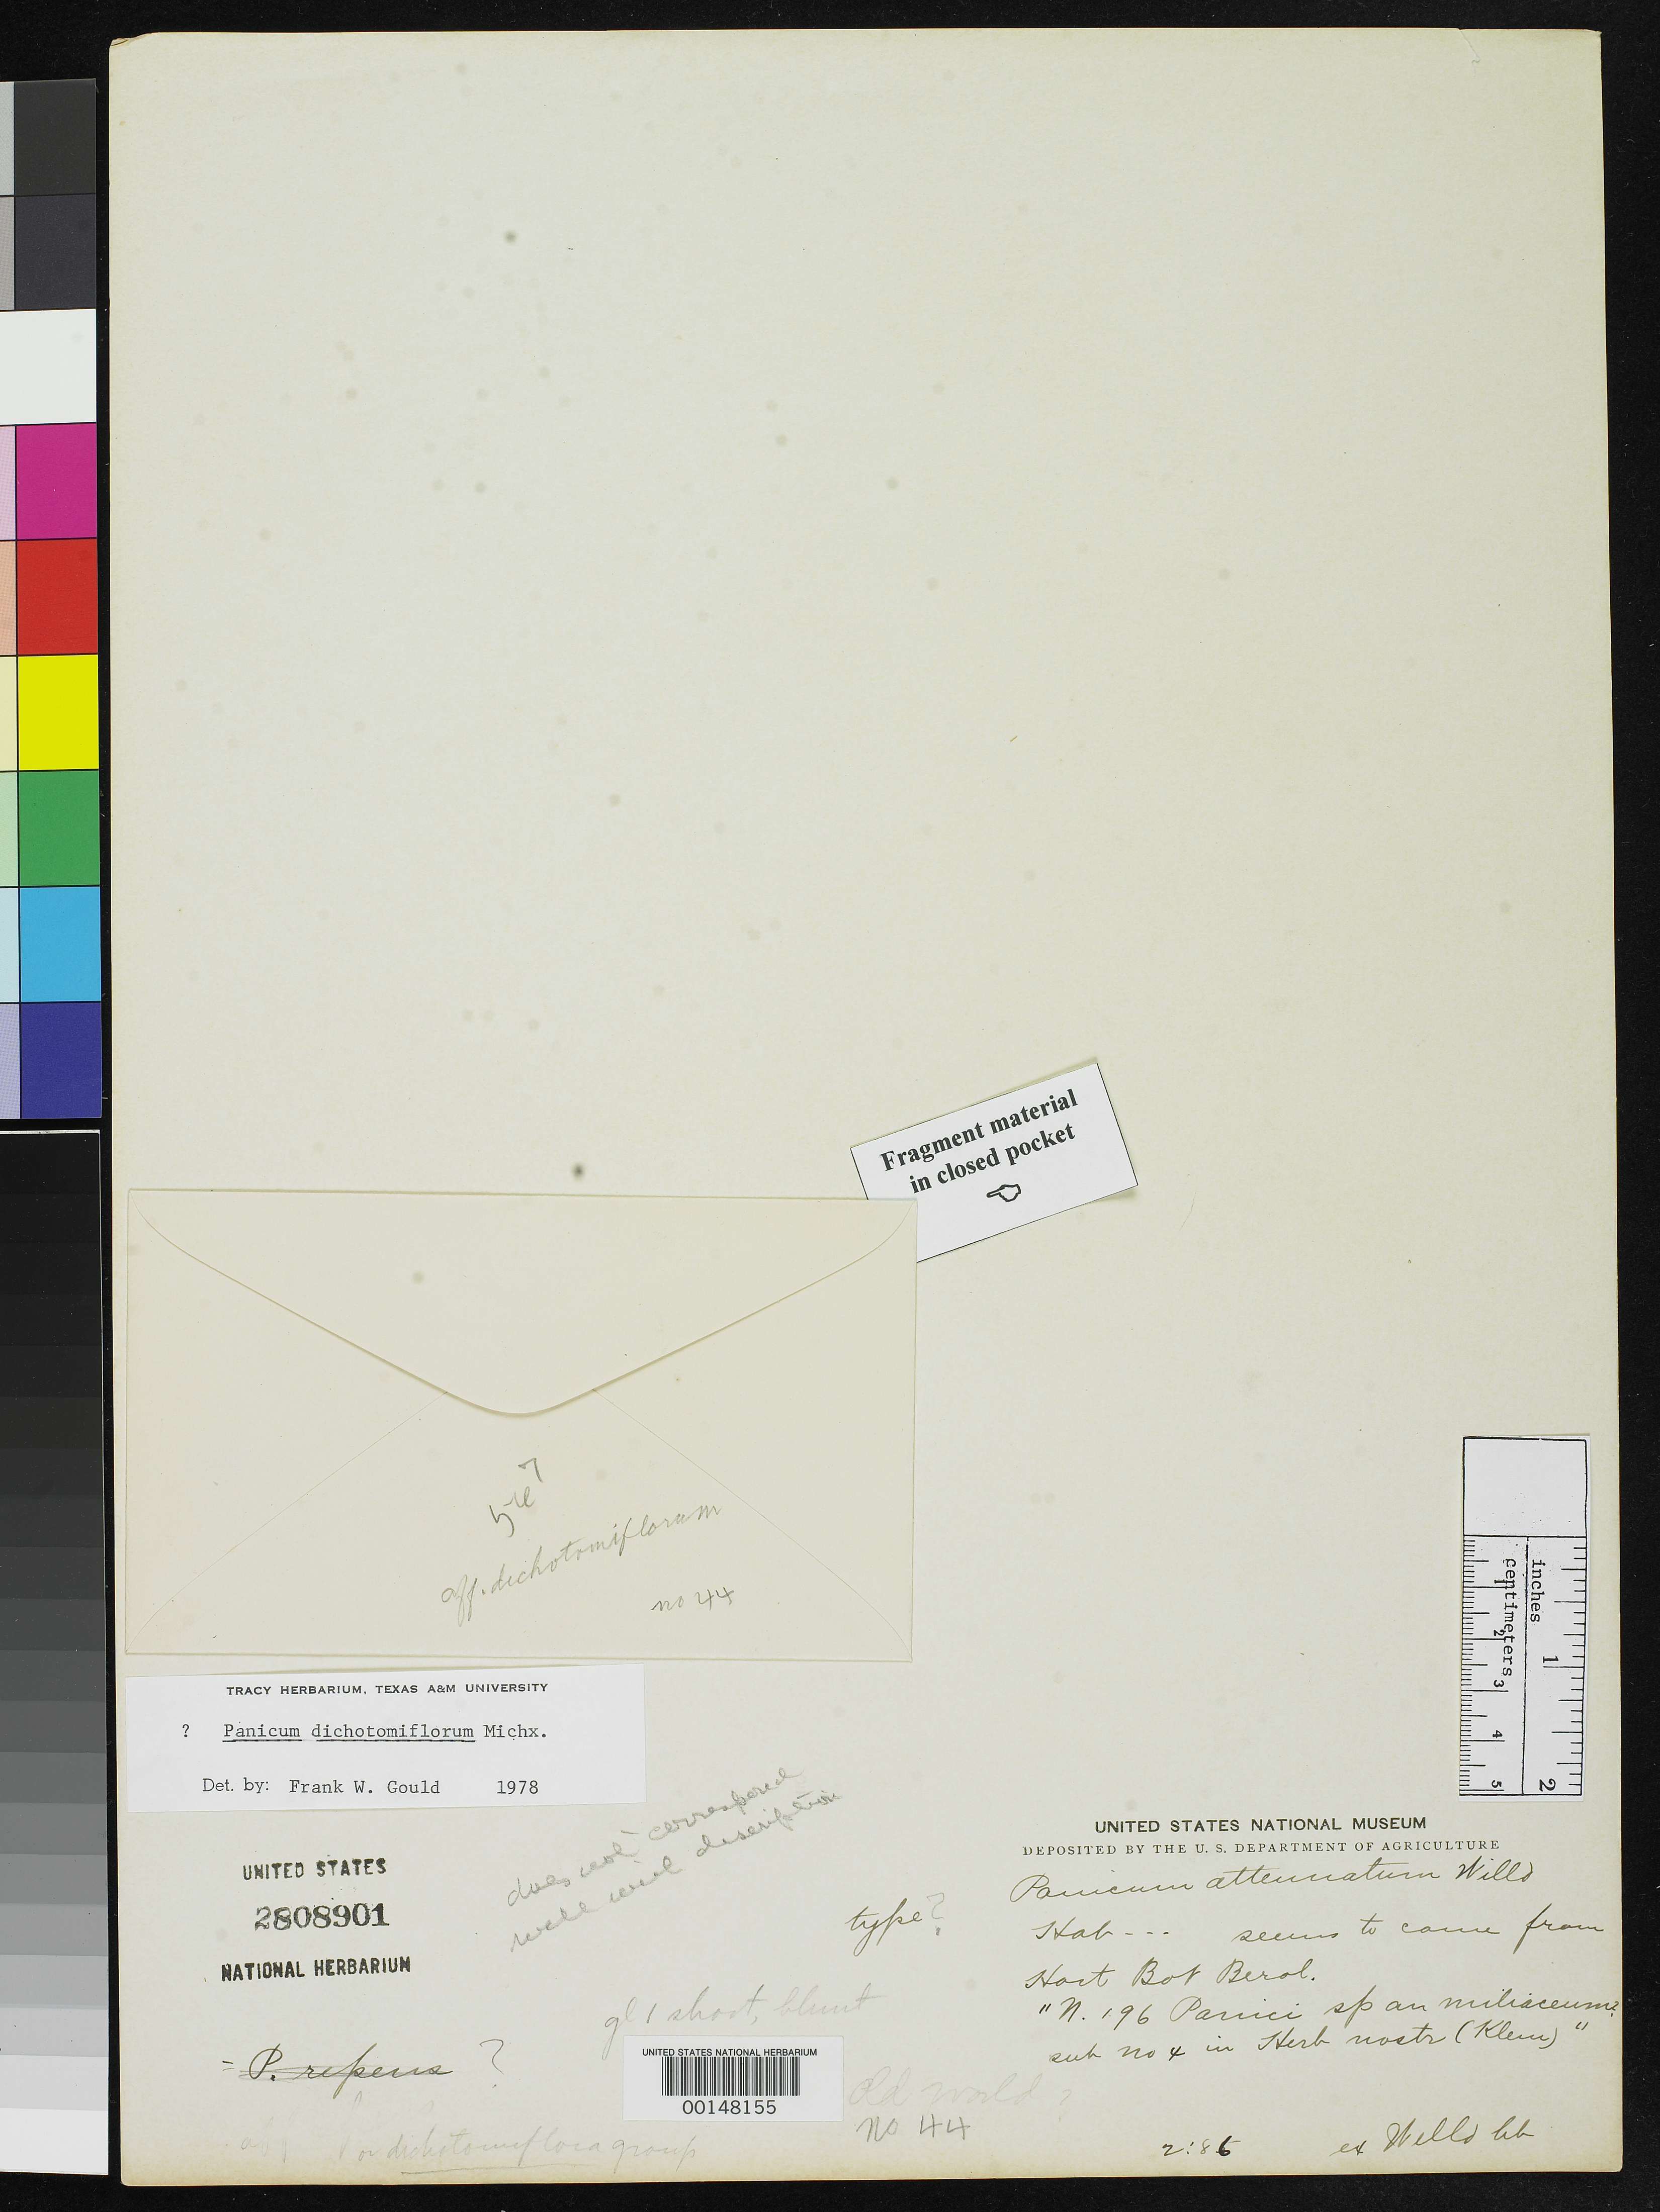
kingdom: Plantae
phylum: Tracheophyta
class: Liliopsida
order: Poales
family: Poaceae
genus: Panicum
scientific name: Panicum attenuatum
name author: Willd.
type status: Type Fragment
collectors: J. T. Klein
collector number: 196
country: Panama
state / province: Chiriquí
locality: Around San Felix.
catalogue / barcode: US 2808901